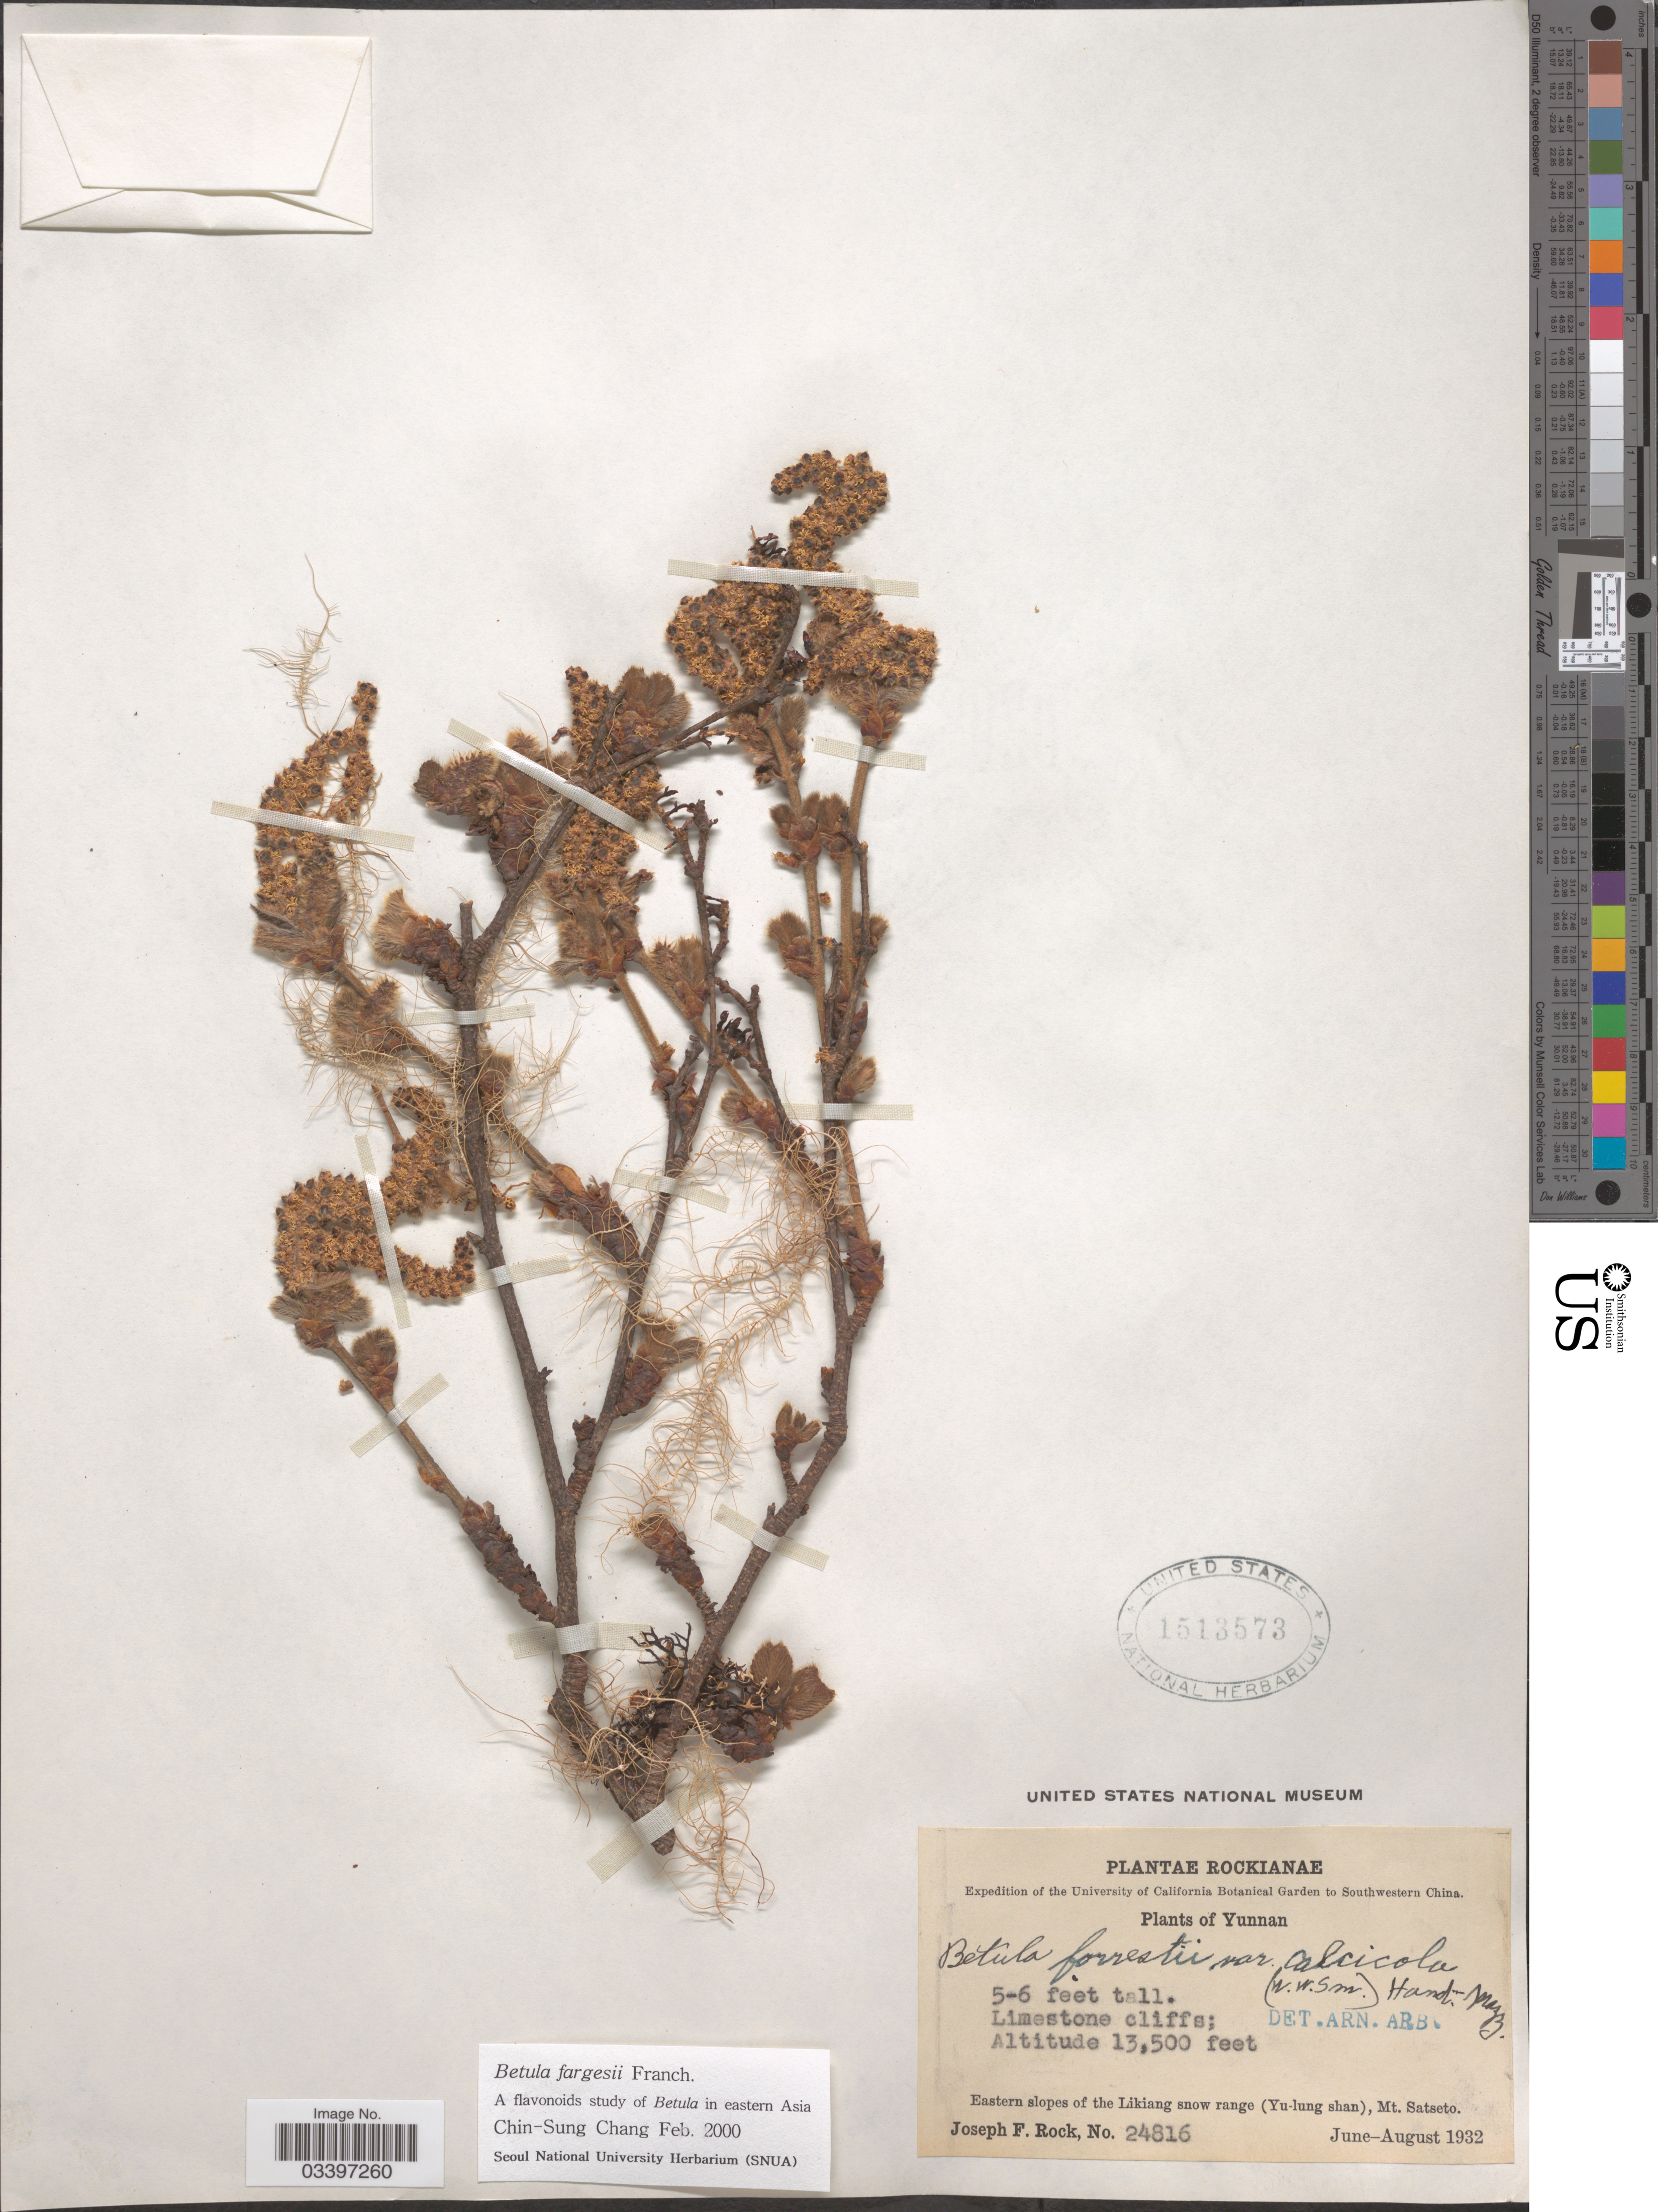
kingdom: Plantae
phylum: Tracheophyta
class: Magnoliopsida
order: Fagales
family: Betulaceae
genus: Betula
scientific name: Betula fargesii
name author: Franch.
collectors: J. F. Rock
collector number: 24816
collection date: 1932-06/1932-08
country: China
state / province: Yunnan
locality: Southwestern China. Eastern slopes of the Likiang snow range (Yu-lung shan), Mt. Satseto.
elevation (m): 4115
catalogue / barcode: US 1513573